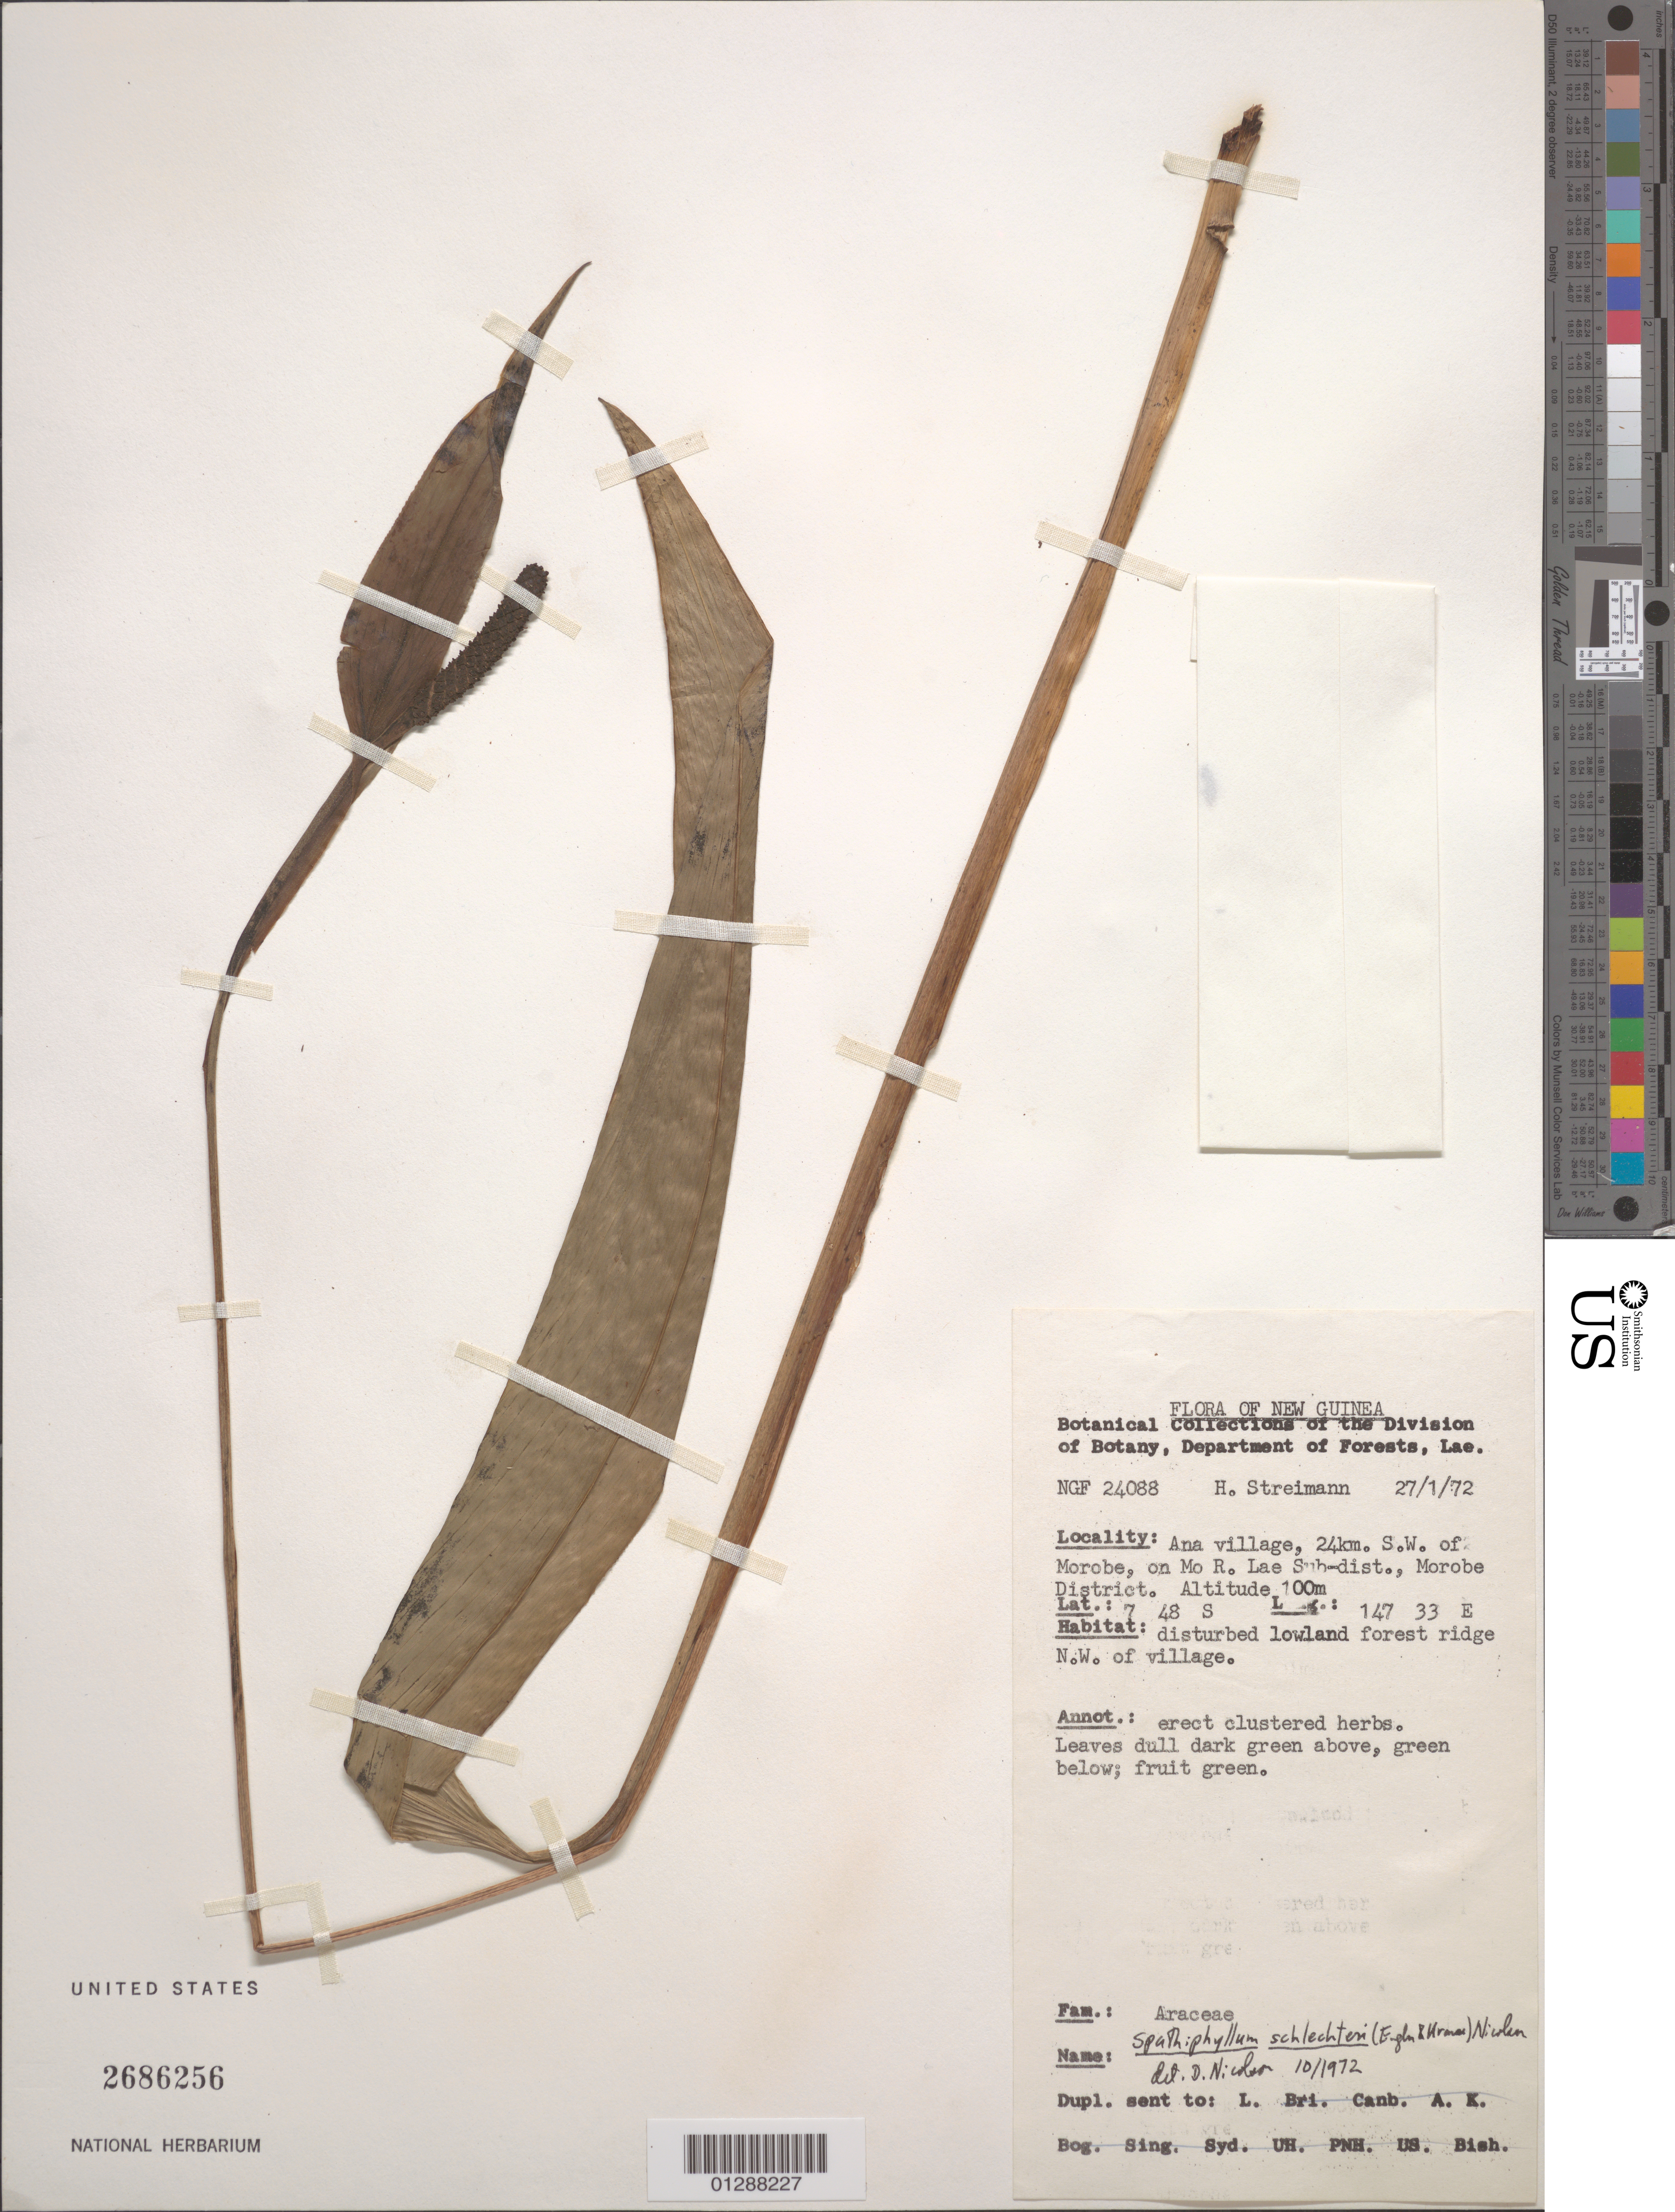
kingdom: Plantae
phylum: Tracheophyta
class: Liliopsida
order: Alismatales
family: Araceae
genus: Spathiphyllum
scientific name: Spathiphyllum schlechteri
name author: (Engl. & K. Krause) Nicolson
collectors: H. Streimann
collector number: NGF 24088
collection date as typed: Transcribed d/m/y: 27/1/72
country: Papua New Guinea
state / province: Morobe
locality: New Guinea. Ana village, 24km. S.W. of Morobe, on Mo. R. Lae Sub-dist., Morobe District. Disturbed lowland forest ridge N.W. of village.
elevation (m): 100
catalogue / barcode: US 2686256